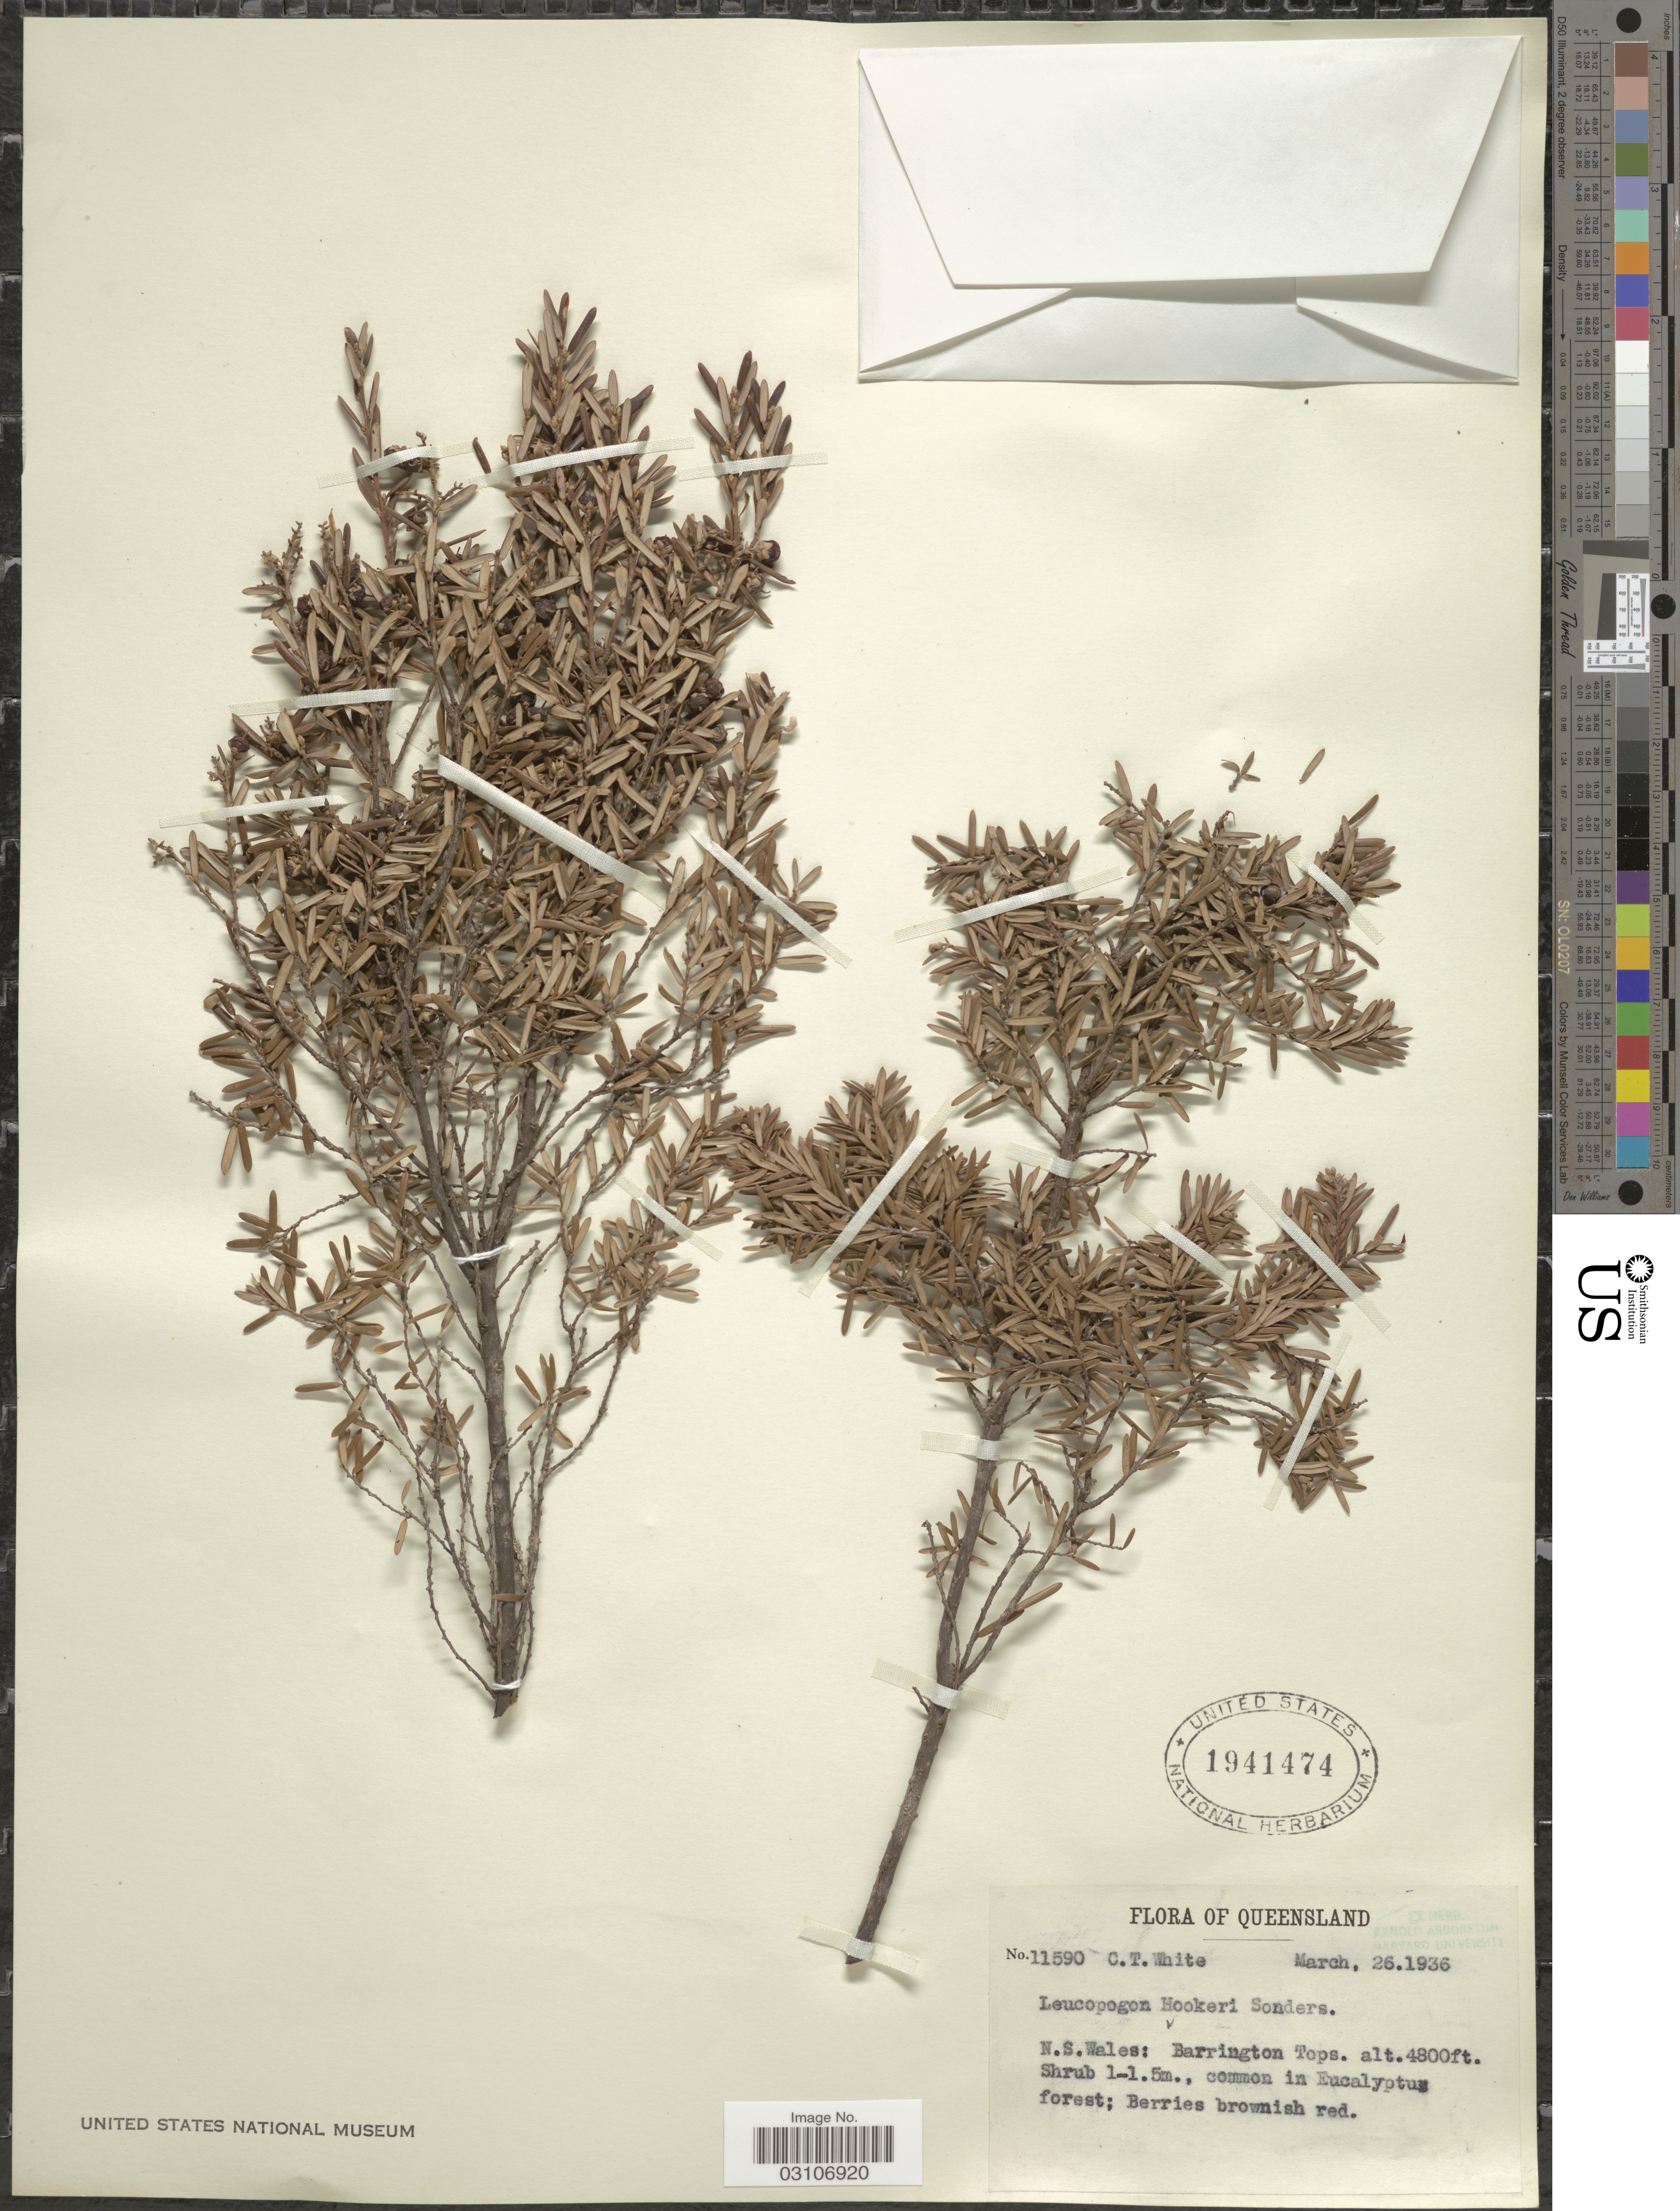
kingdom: Plantae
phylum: Tracheophyta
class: Magnoliopsida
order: Ericales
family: Ericaceae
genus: Leucopogon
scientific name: Leucopogon hookeri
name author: Sond.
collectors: C. T. White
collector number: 11590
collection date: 1936-03-26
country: Australia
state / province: New South Wales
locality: Barrington Tops.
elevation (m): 1463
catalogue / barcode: US 1941474